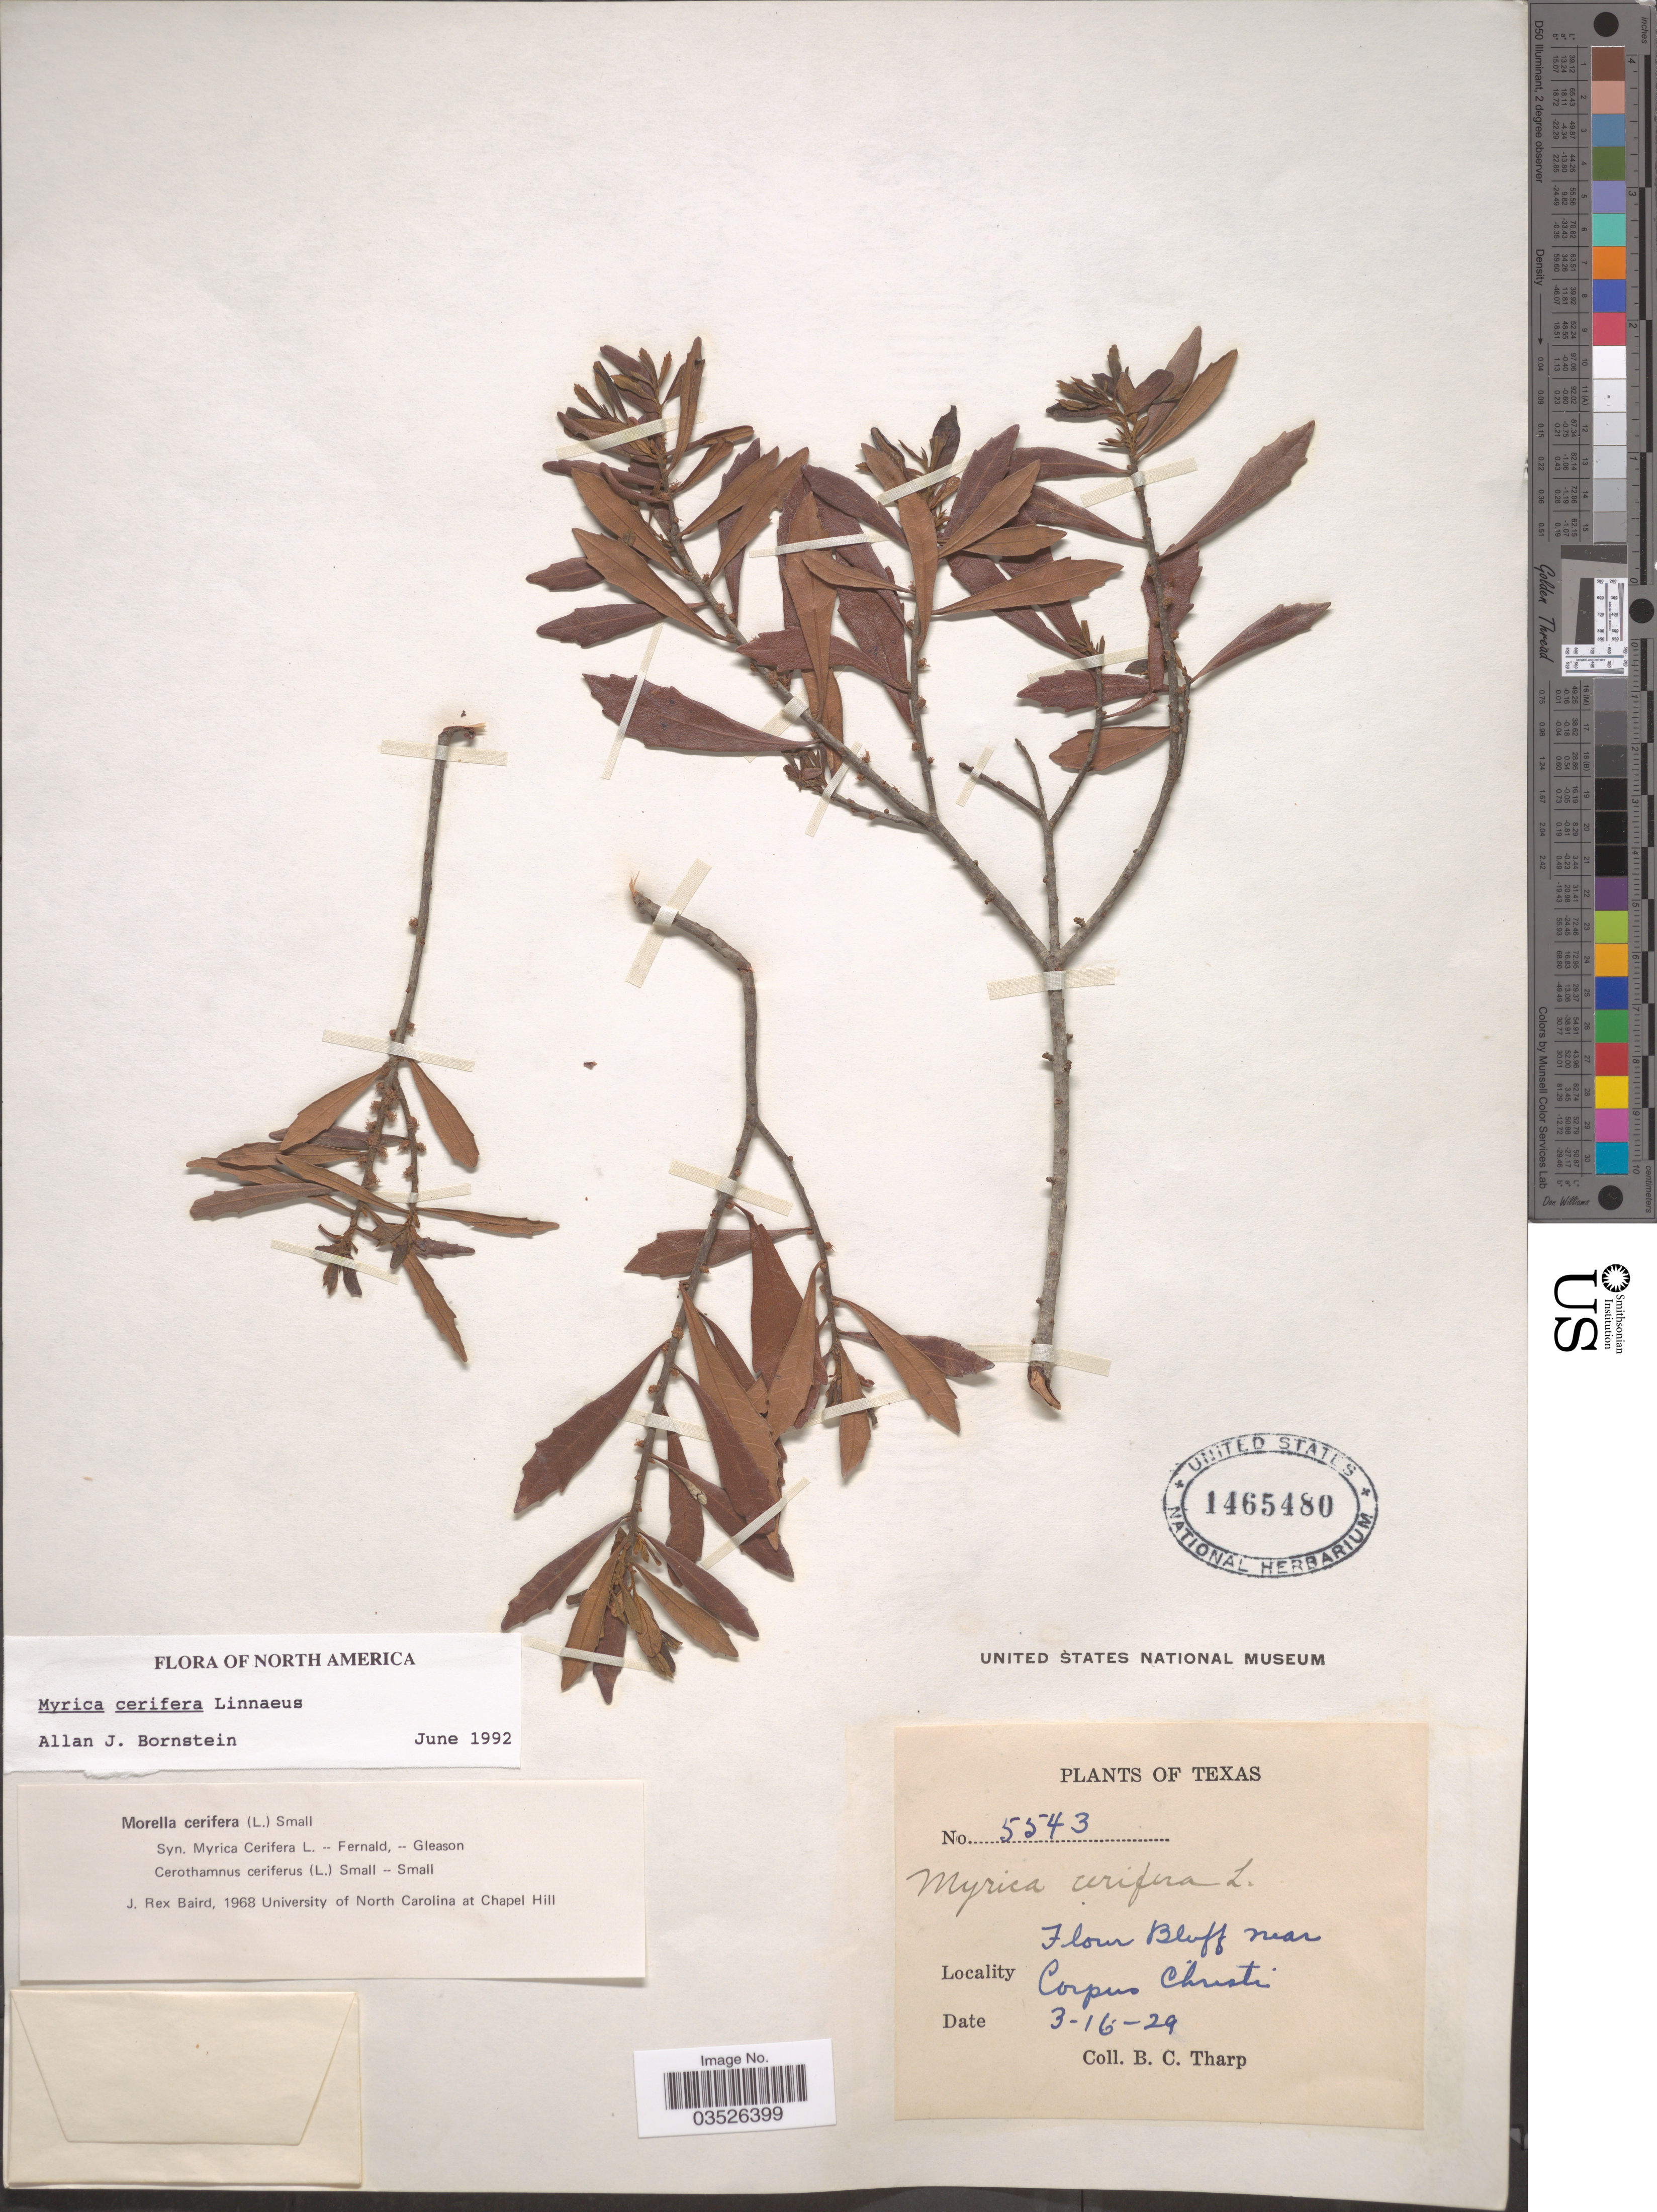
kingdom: Plantae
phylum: Tracheophyta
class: Magnoliopsida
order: Fagales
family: Myricaceae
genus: Morella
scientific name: Morella cerifera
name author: (L.) Small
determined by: Baird, James Rex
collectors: B. C. Tharp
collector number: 5543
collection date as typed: Transcribed d/m/y: 16/3/29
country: United States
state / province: Texas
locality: Flour Bluff near Corpus Christi.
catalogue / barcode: US 1465480